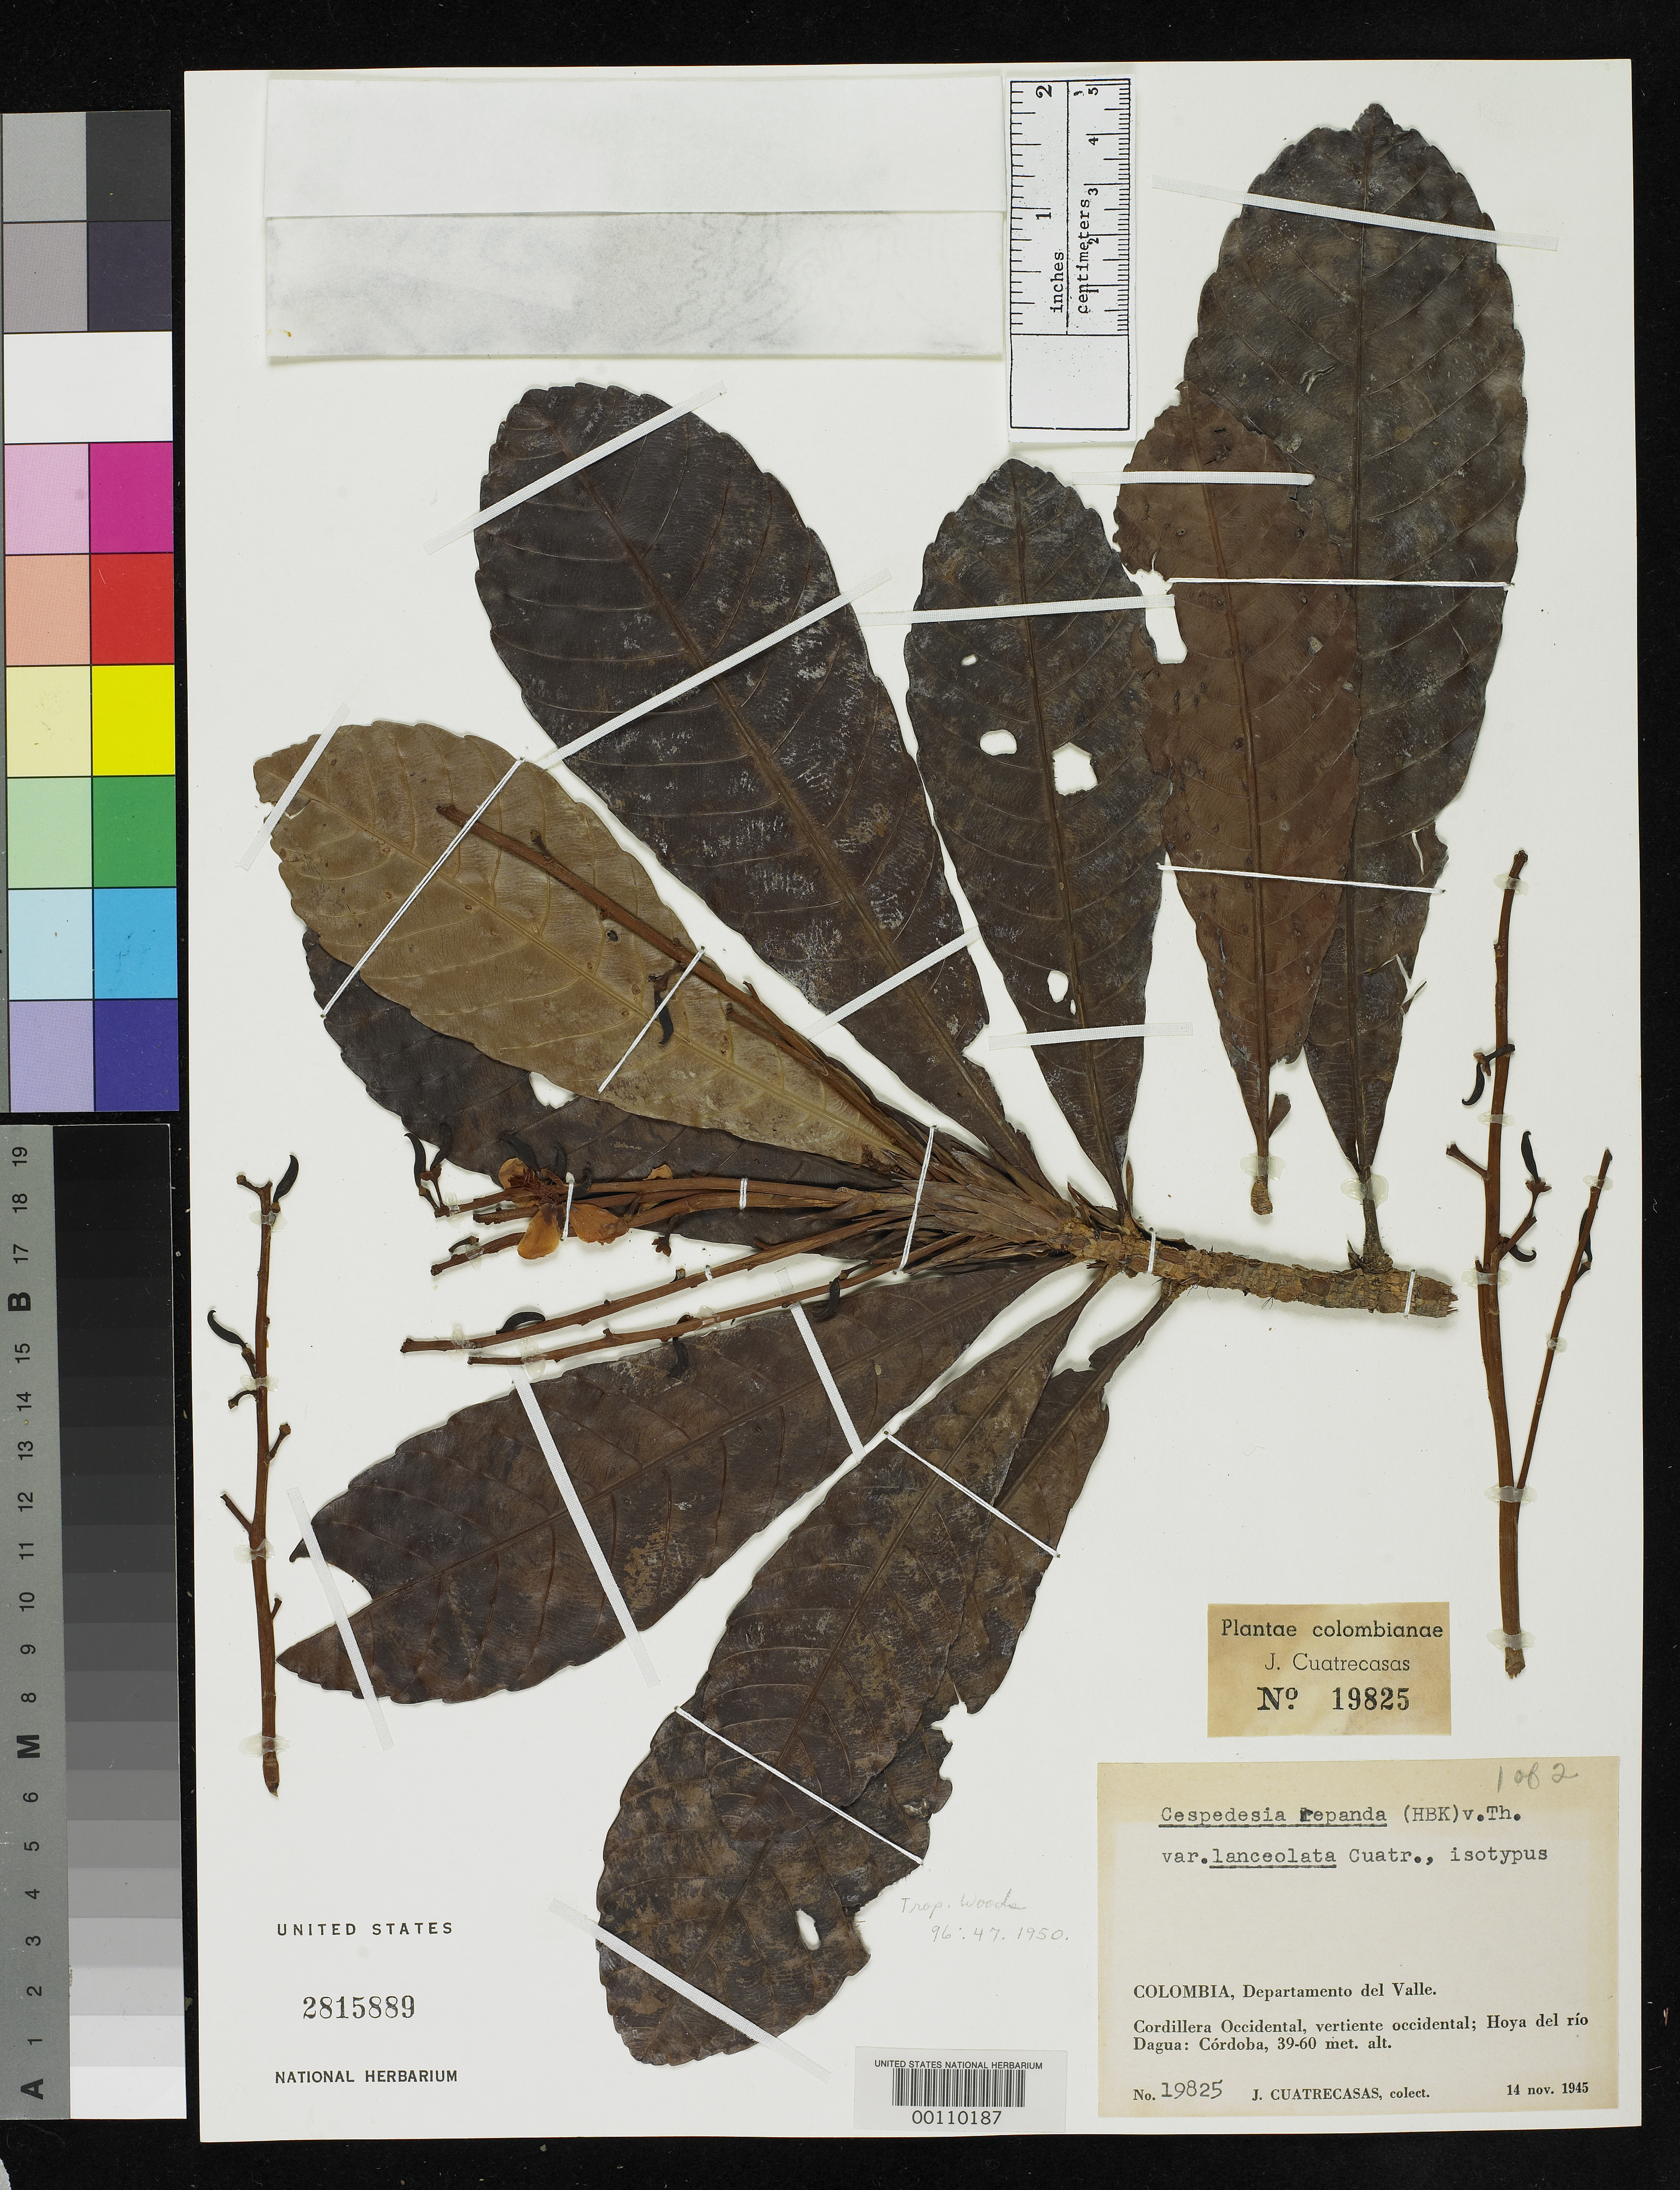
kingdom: Plantae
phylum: Tracheophyta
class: Magnoliopsida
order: Malpighiales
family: Ochnaceae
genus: Cespedesia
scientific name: Cespedesia repanda var. lanceolata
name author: Cuatrec.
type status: Isotype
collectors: J. Cuatrecasas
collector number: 19825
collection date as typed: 14 Nov 1945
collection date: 1945-11-14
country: Colombia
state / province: Valle del Cauca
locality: Hoya del Rio Dagua, Cordoba.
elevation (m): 39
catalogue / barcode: US 2815889